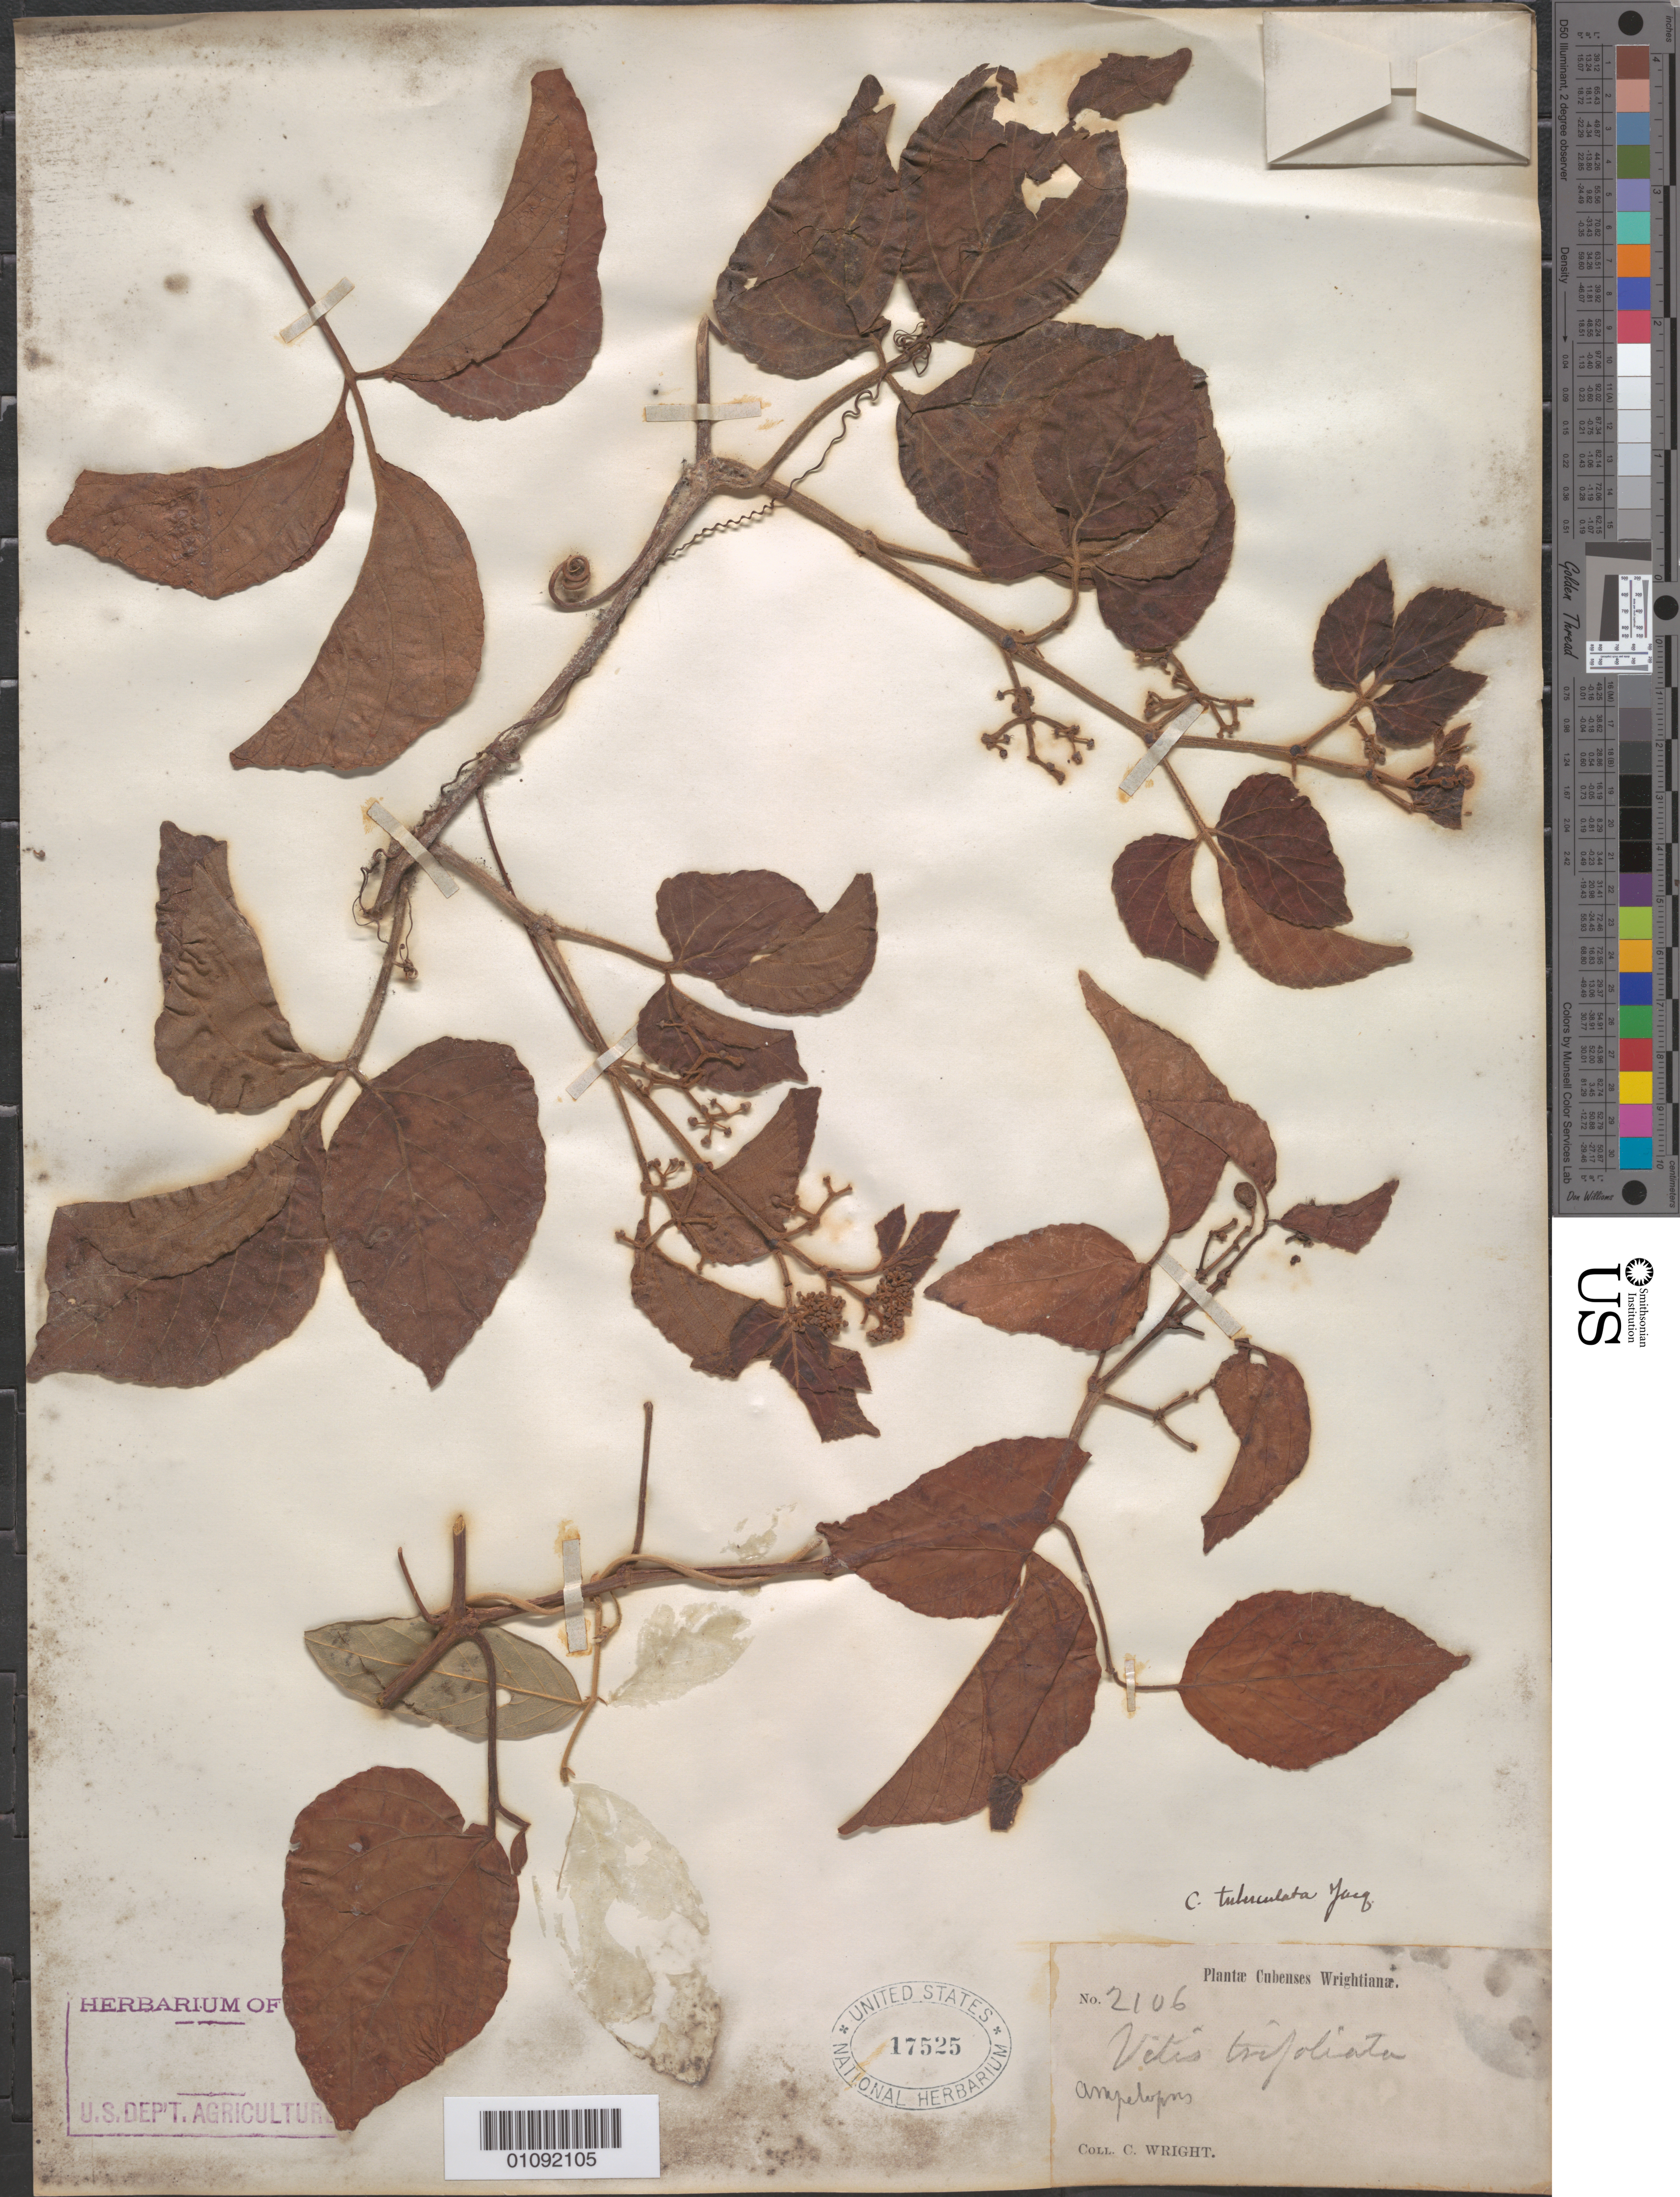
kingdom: Plantae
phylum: Tracheophyta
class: Magnoliopsida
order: Vitales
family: Vitaceae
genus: Cissus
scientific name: Cissus tuberculata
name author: Jacq.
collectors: C. Wright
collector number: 2106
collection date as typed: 1800 to 1899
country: Cuba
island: Cuba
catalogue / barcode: US 17525